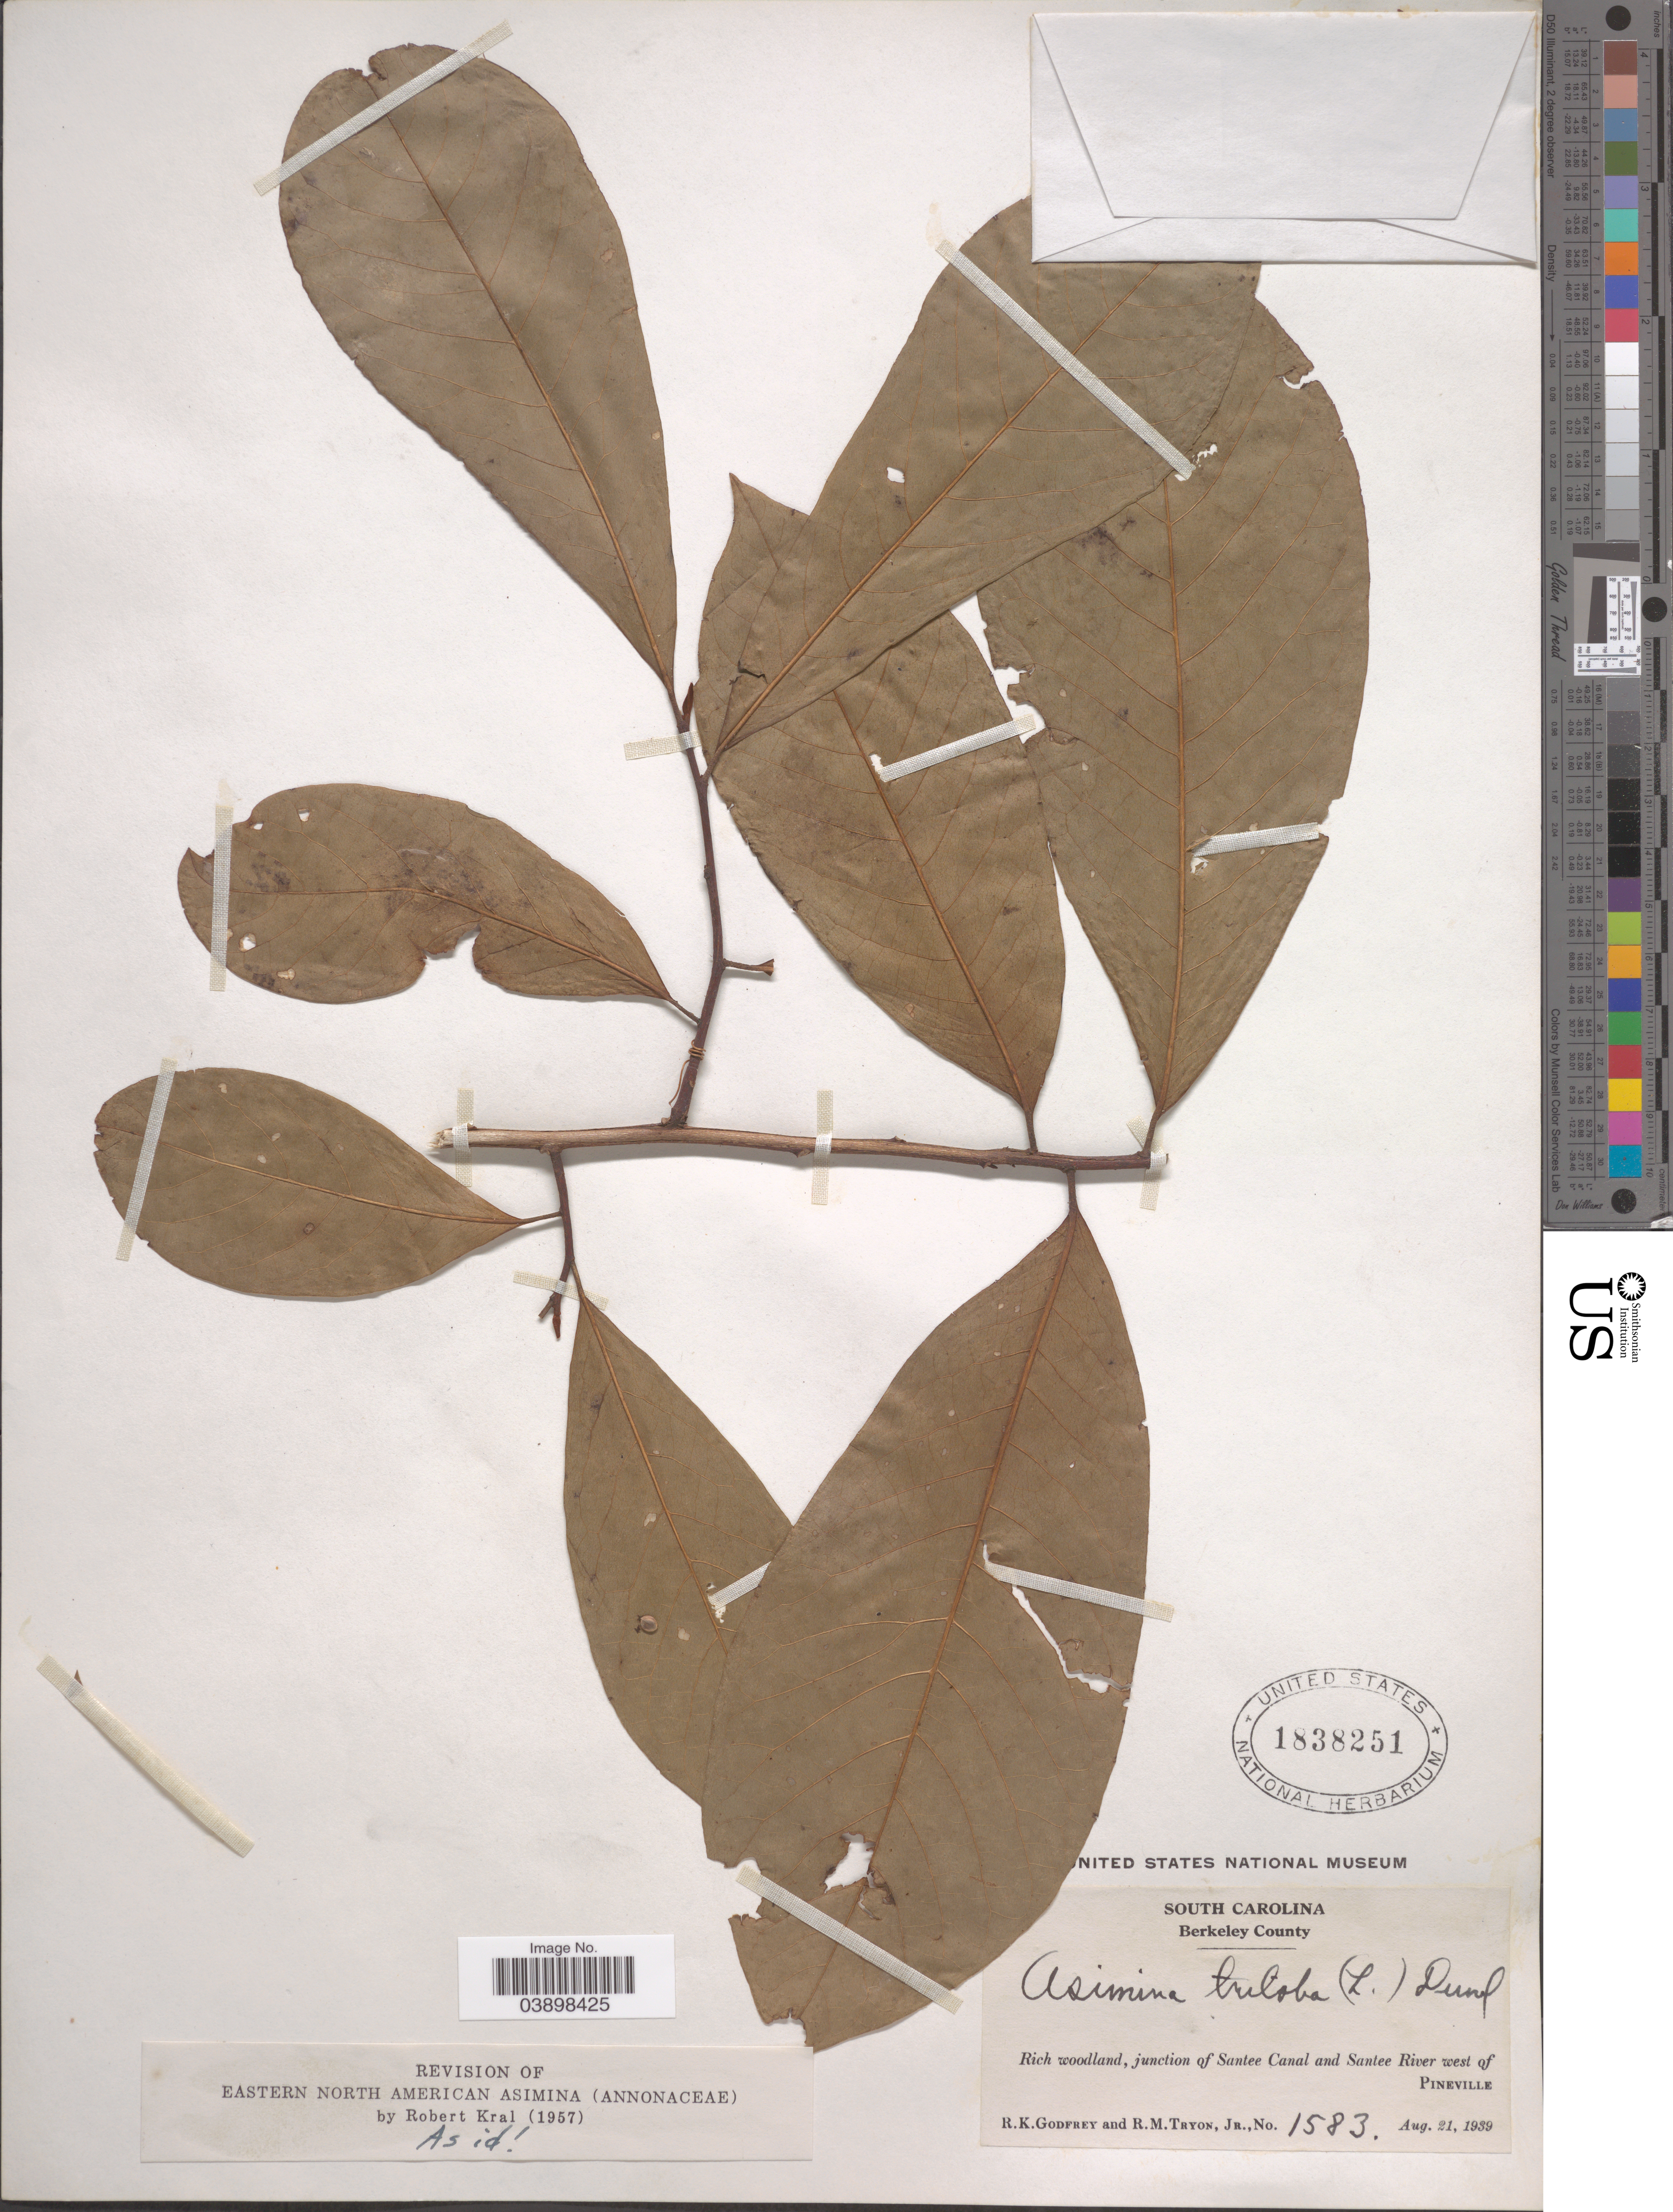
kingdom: Plantae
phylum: Tracheophyta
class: Magnoliopsida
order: Magnoliales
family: Annonaceae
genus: Asimina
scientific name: Asimina triloba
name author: (L.) Dunal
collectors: R. K. Godfrey & R. Tryon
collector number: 1583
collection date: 1939-08-21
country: United States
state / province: South Carolina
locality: Berkeley County. Rich woodland, junction of Santee Canal and Santee River west of Pineville.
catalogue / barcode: US 1838251